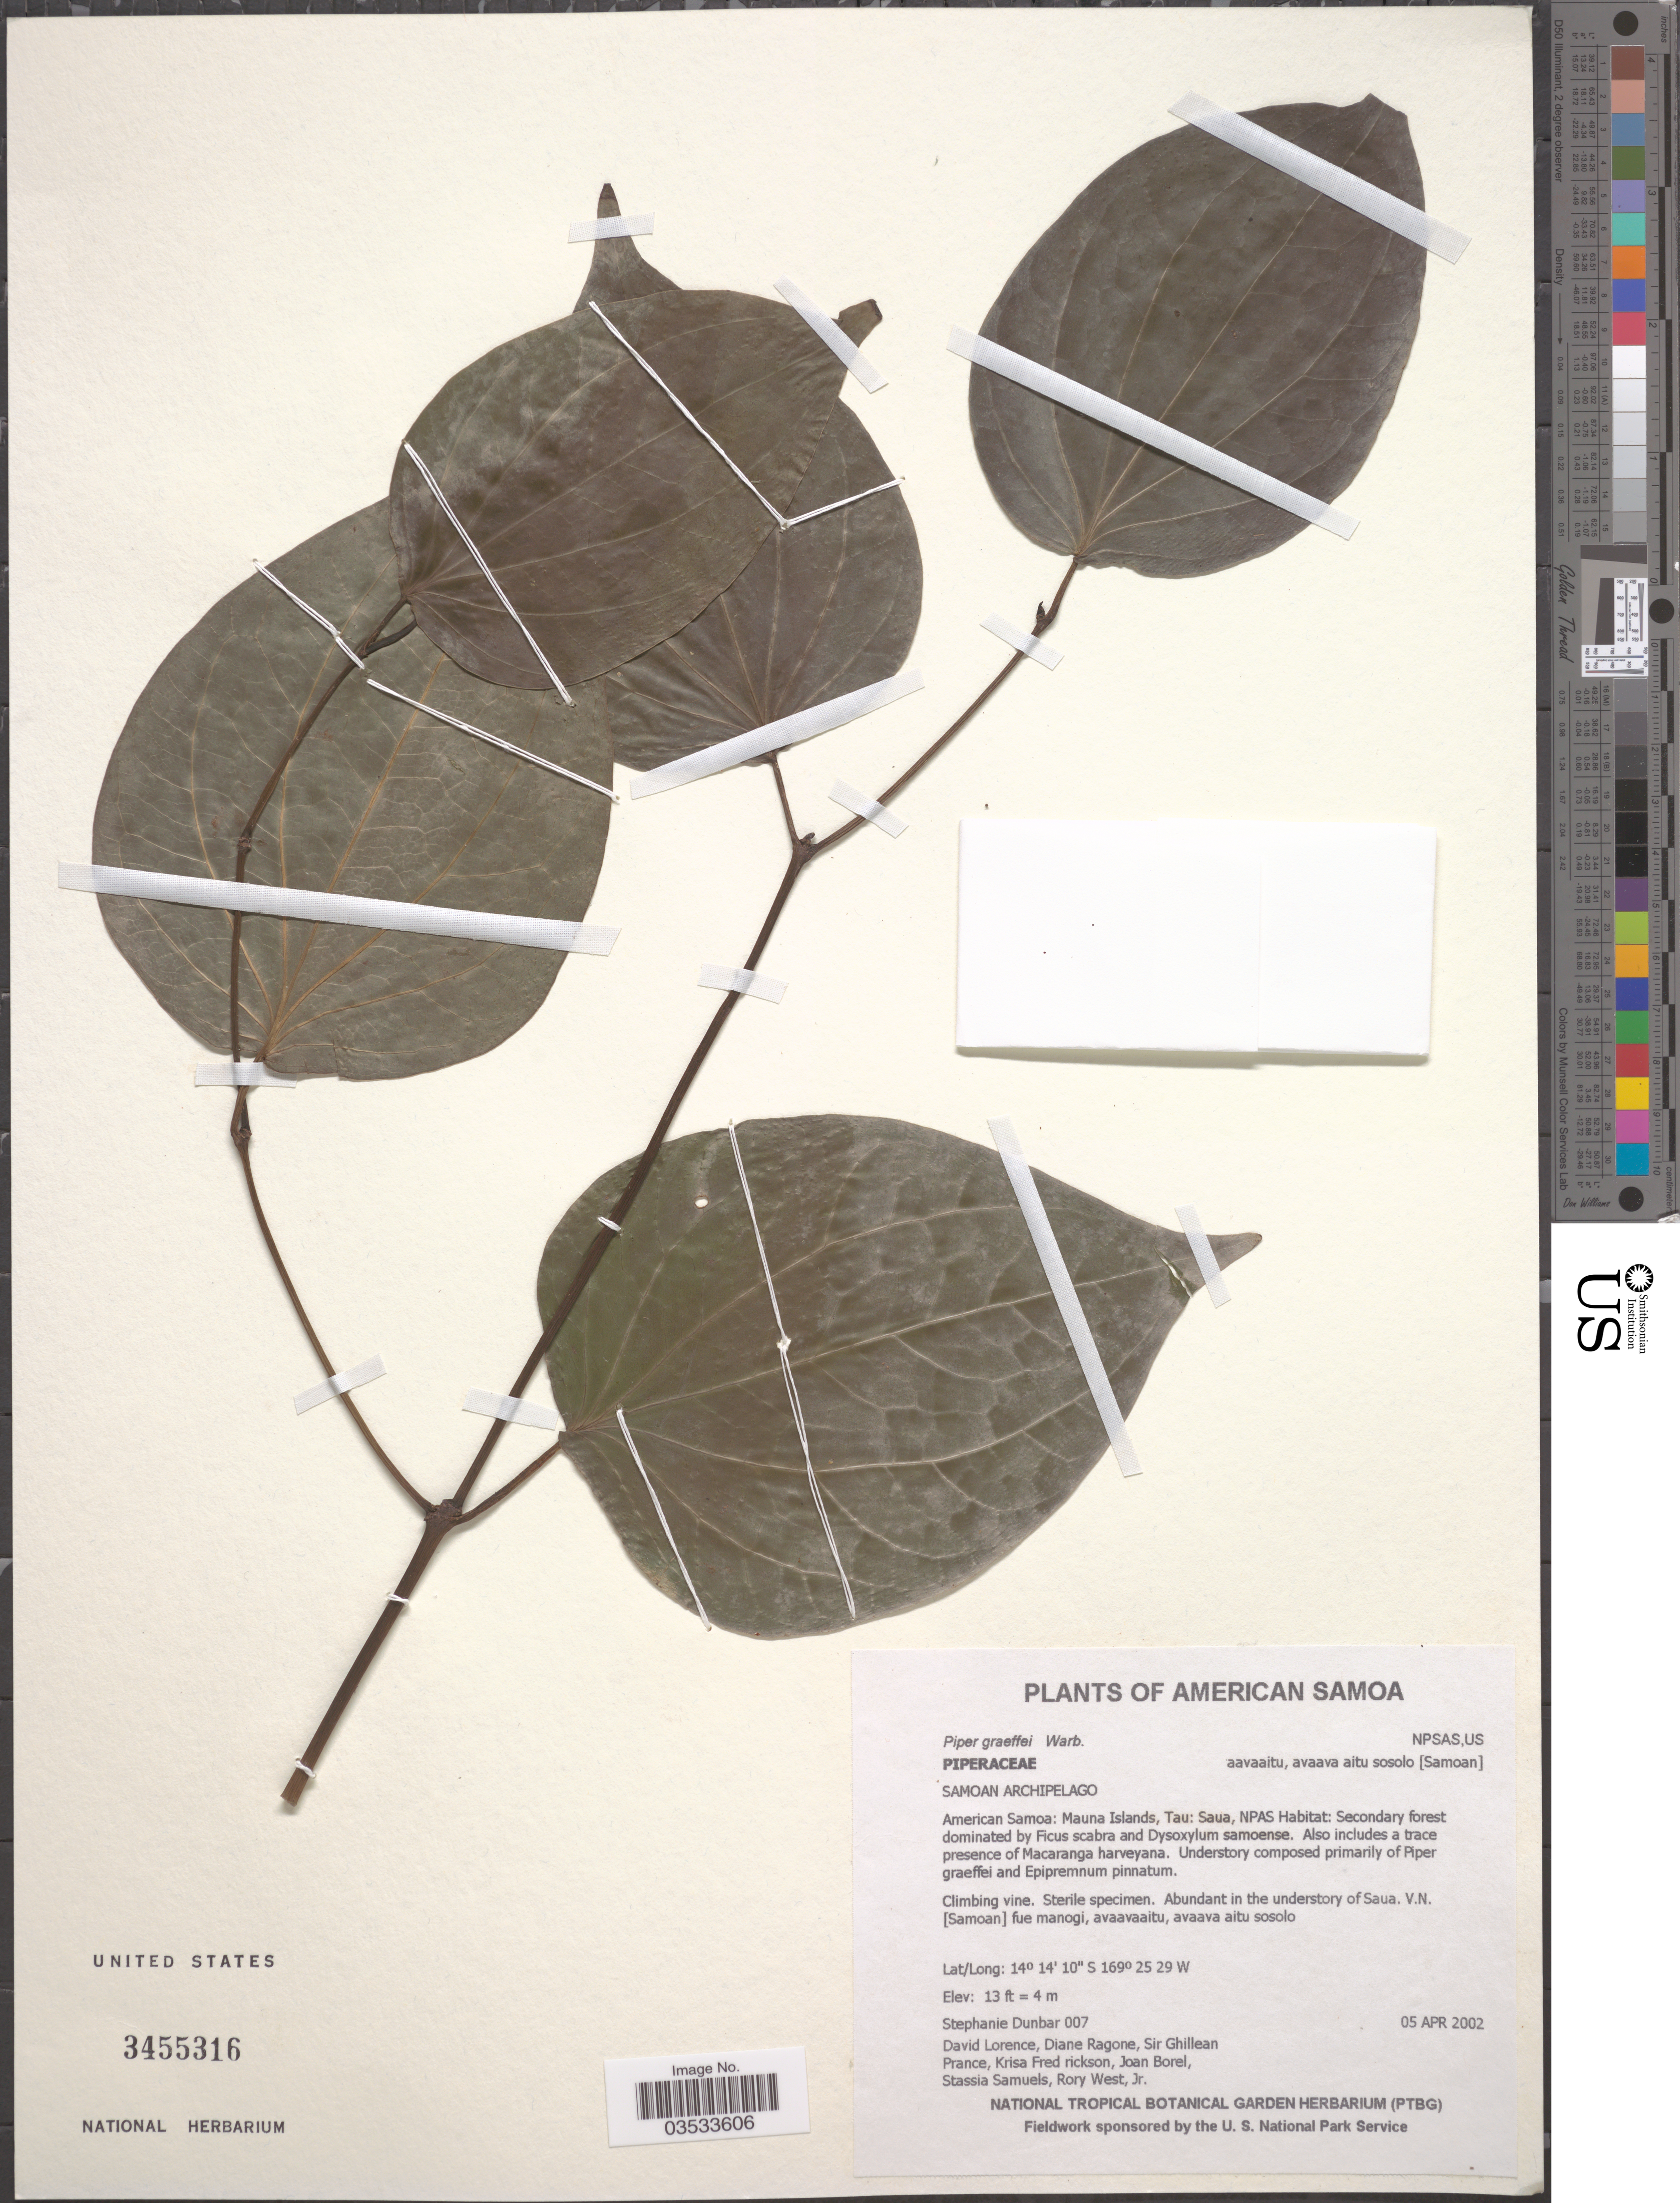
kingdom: Plantae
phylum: Tracheophyta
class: Magnoliopsida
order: Piperales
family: Piperaceae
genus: Piper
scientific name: Piper graeffei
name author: Warb.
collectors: S. Dunbar, D. Lorence, D. Ragone, G. T. Prance & et al.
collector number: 007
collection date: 2002-04-05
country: American Samoa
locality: Samoan Archipelago. Mauna Islands, Tau: Saua, NPAS.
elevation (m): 4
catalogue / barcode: US 3455316